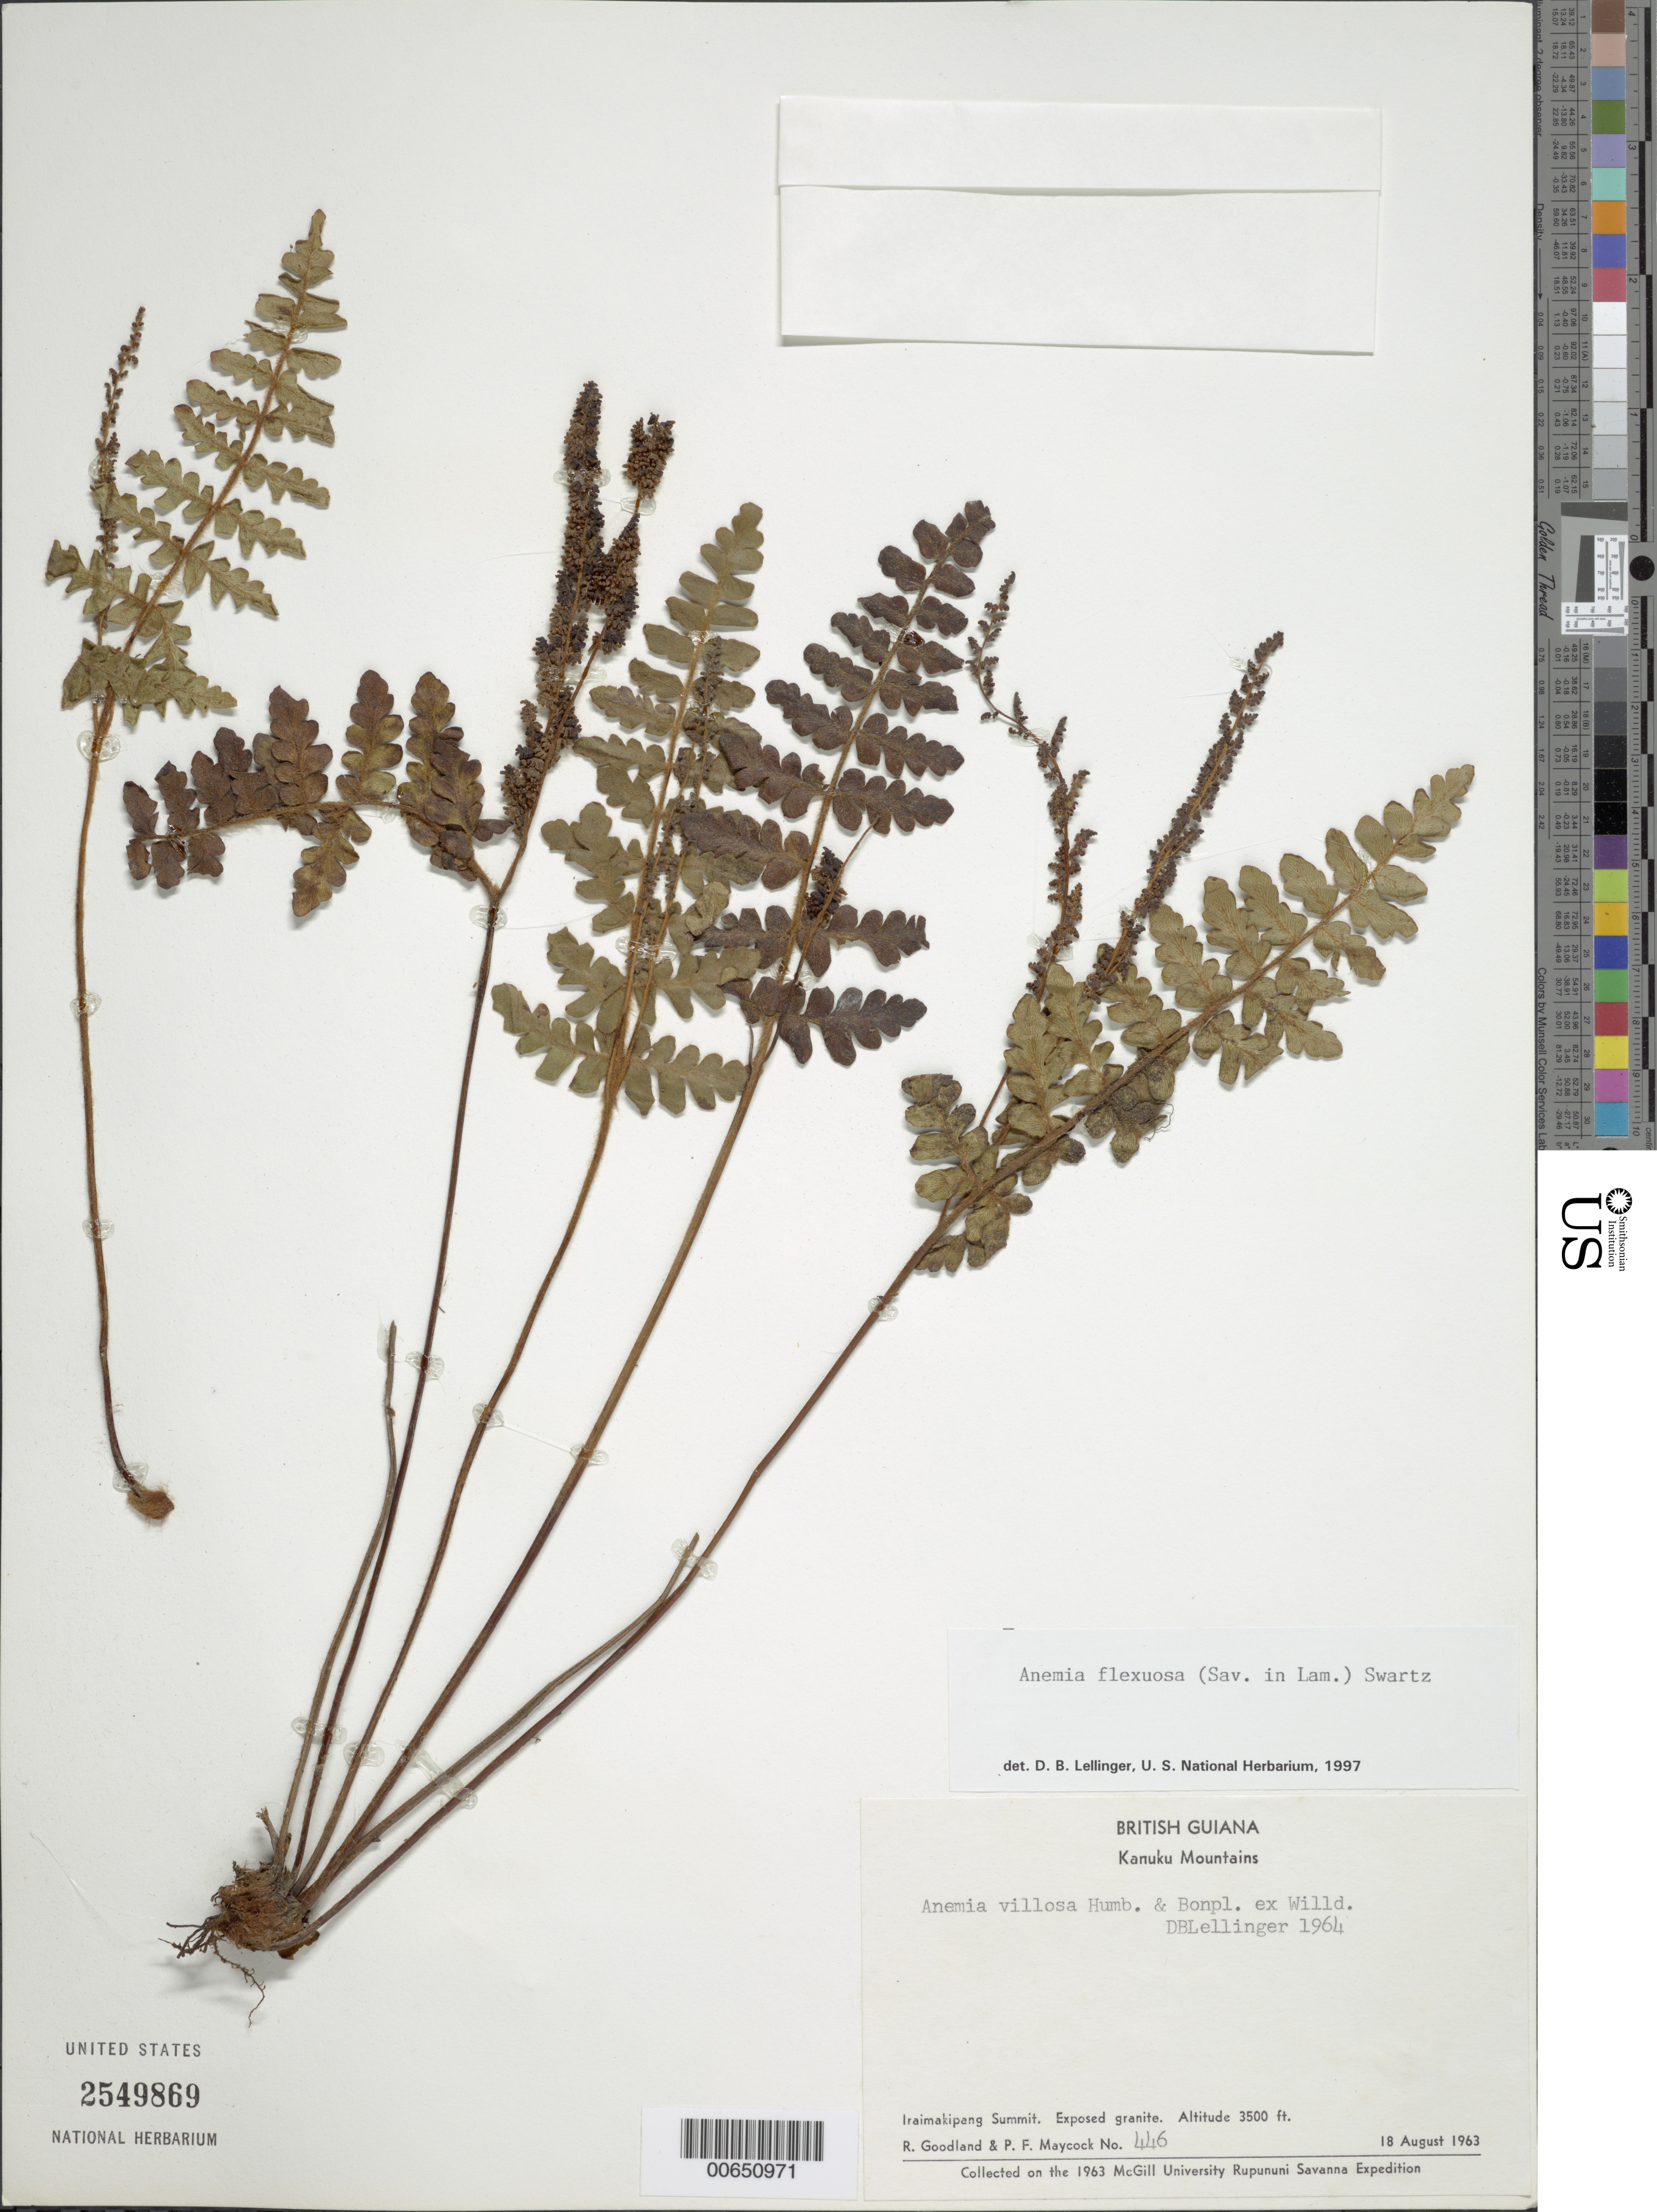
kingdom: Plantae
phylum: Tracheophyta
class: Polypodiopsida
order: Schizaeales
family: Anemiaceae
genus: Anemia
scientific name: Anemia flexuosa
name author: (Savigny) Sw.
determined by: Lellinger, David B., (BOT), Smithsonian Institution - National Museum of Natural History (UNITED STATES)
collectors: R. Goodland & P. Maycock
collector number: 446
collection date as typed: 18-Aug-63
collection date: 1963-08-18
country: Guyana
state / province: U. Takutu-U. Essequibo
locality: Mt. Iraimakipang, summit, Kanuku Mountains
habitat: Exposed granite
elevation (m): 1067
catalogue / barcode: US 2549869